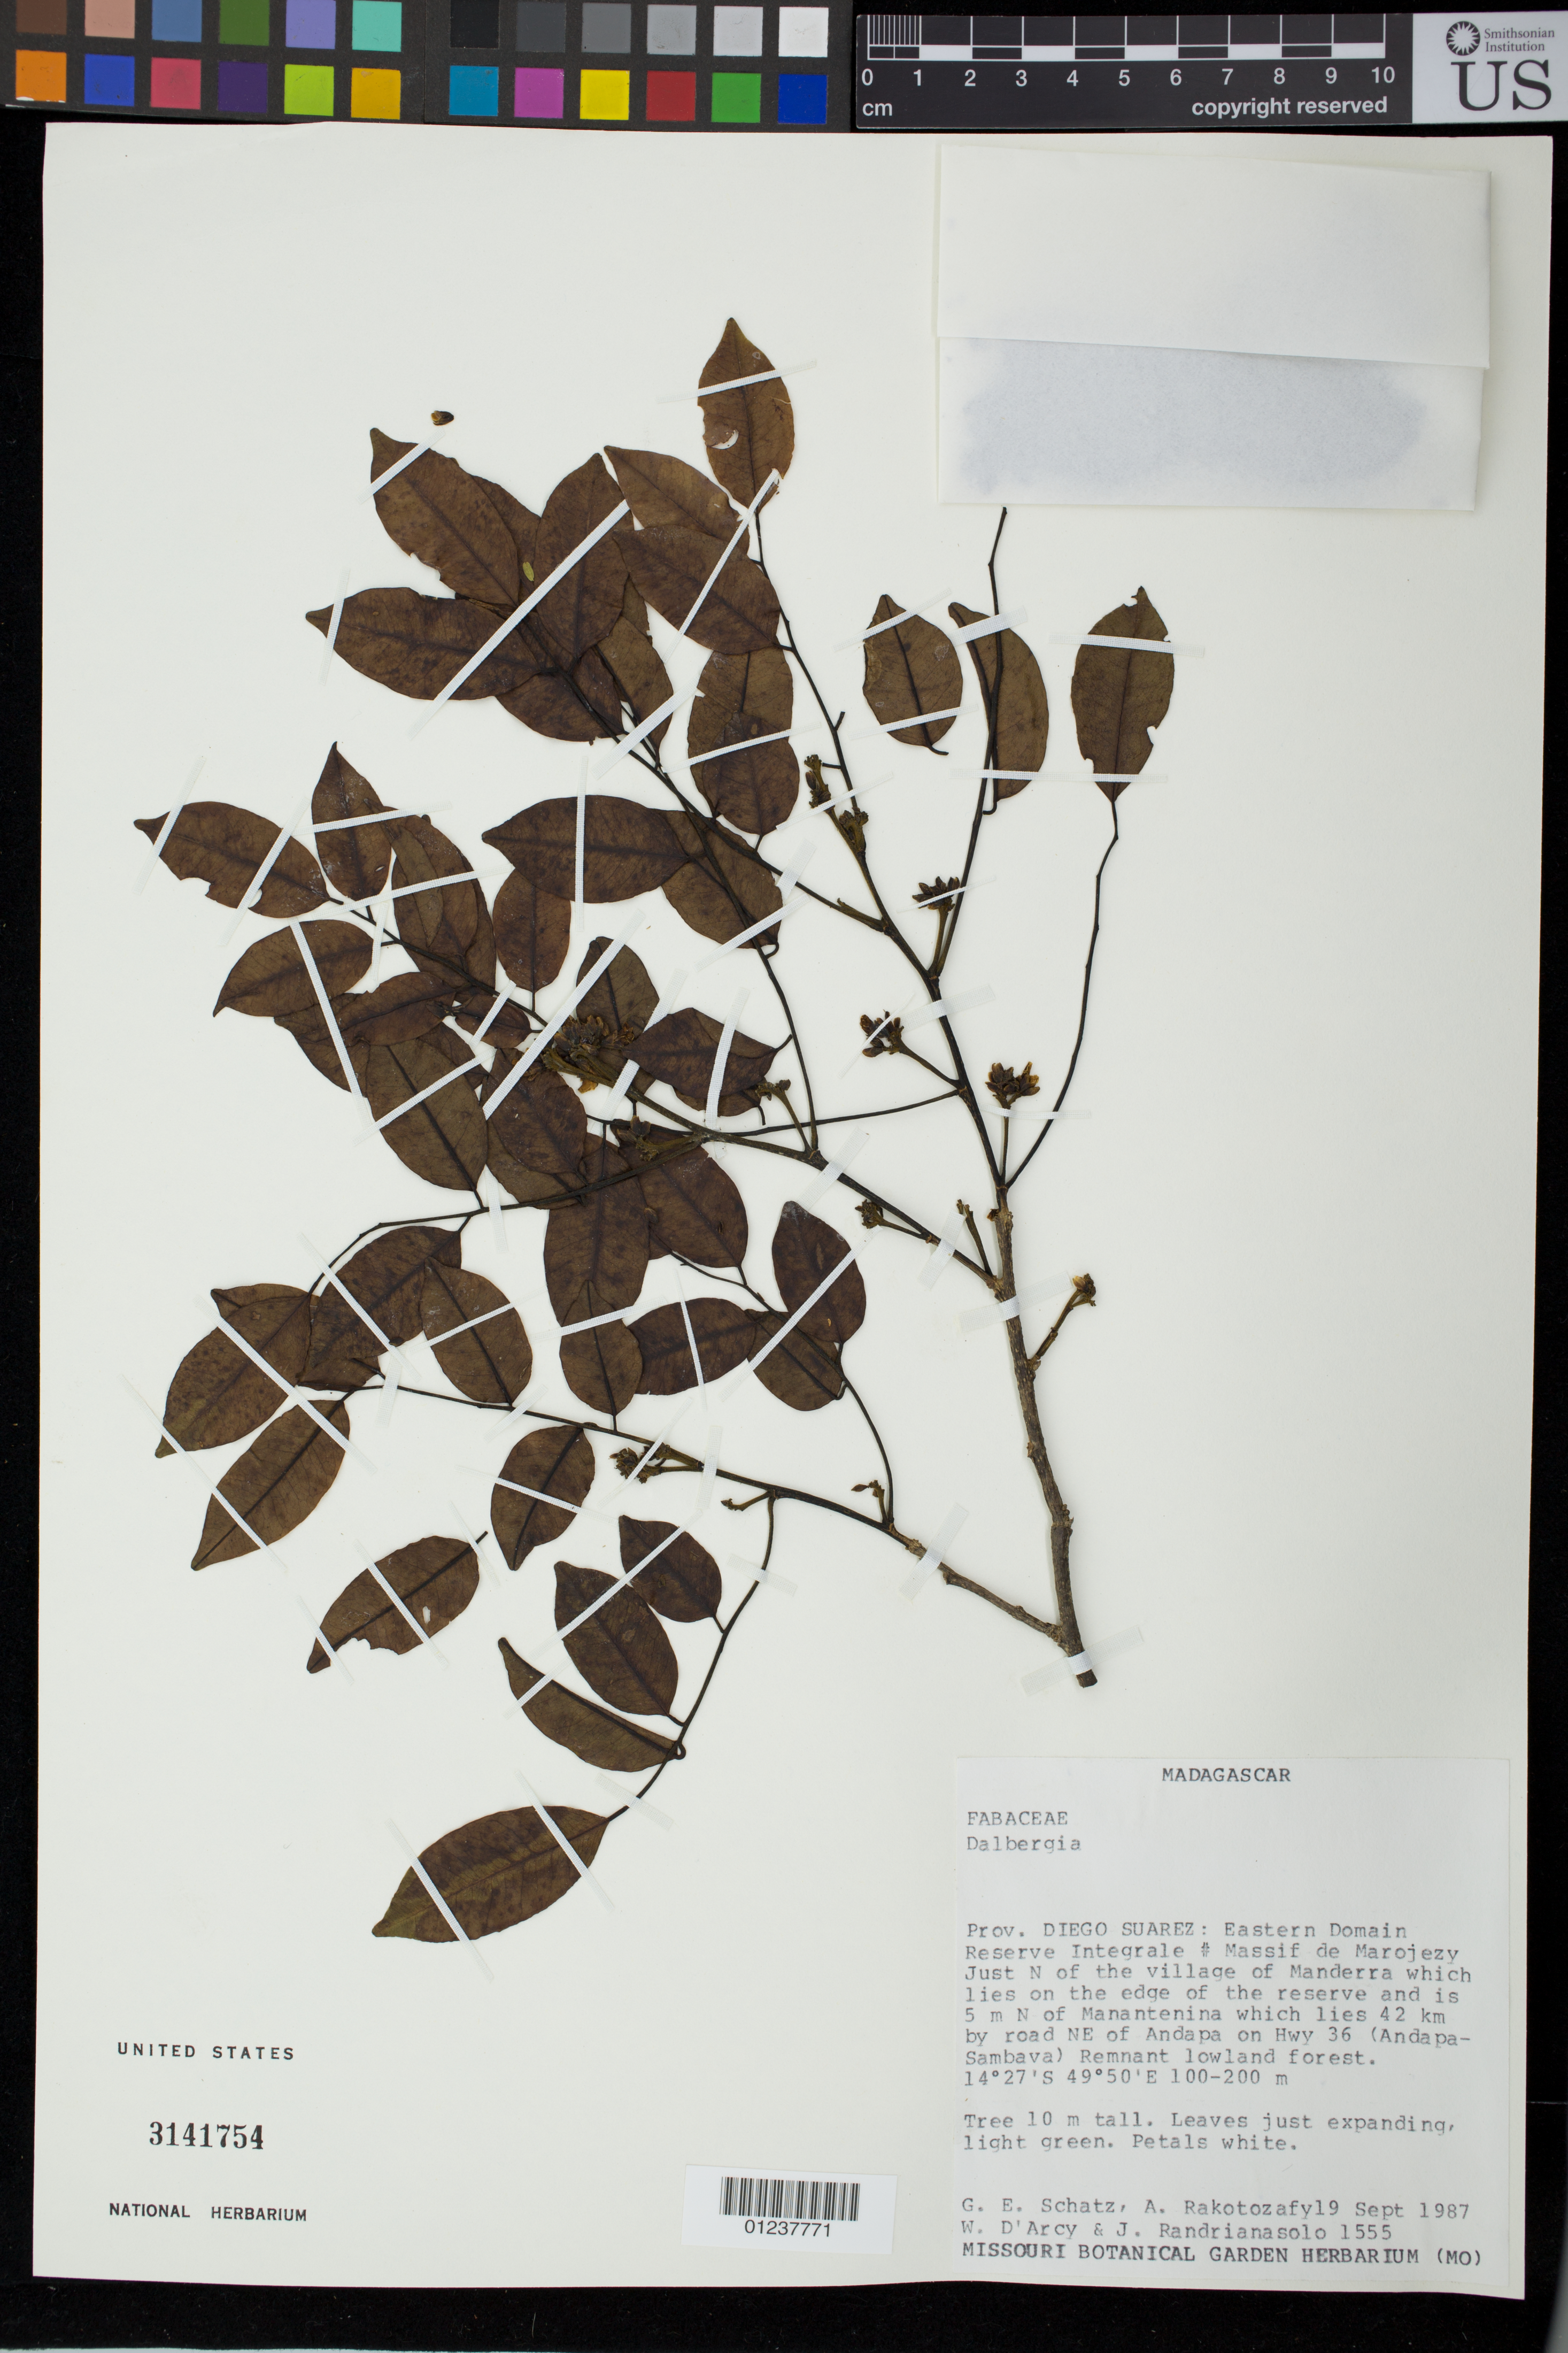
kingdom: Plantae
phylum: Tracheophyta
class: Magnoliopsida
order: Fabales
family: Fabaceae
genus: Dalbergia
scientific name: Dalbergia sp.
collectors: G. Schatz, A. Rakotozafy, W. G. D'Arcy & J. Randrianasolo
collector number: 1555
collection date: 1987-09-19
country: Madagascar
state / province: Diana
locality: Prov. Diego Suarez: Eastern Domain Reserve Integrale # Massif de Marojezy Just N of the village of Manderra which lies on the edge of the reserve and is 5 m N of Manantenina which lies 42 km by road NE of Andapa on Hwy 36 (Andapa-Sambava) Remnant lowland forest.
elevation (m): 100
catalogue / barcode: US 3141754